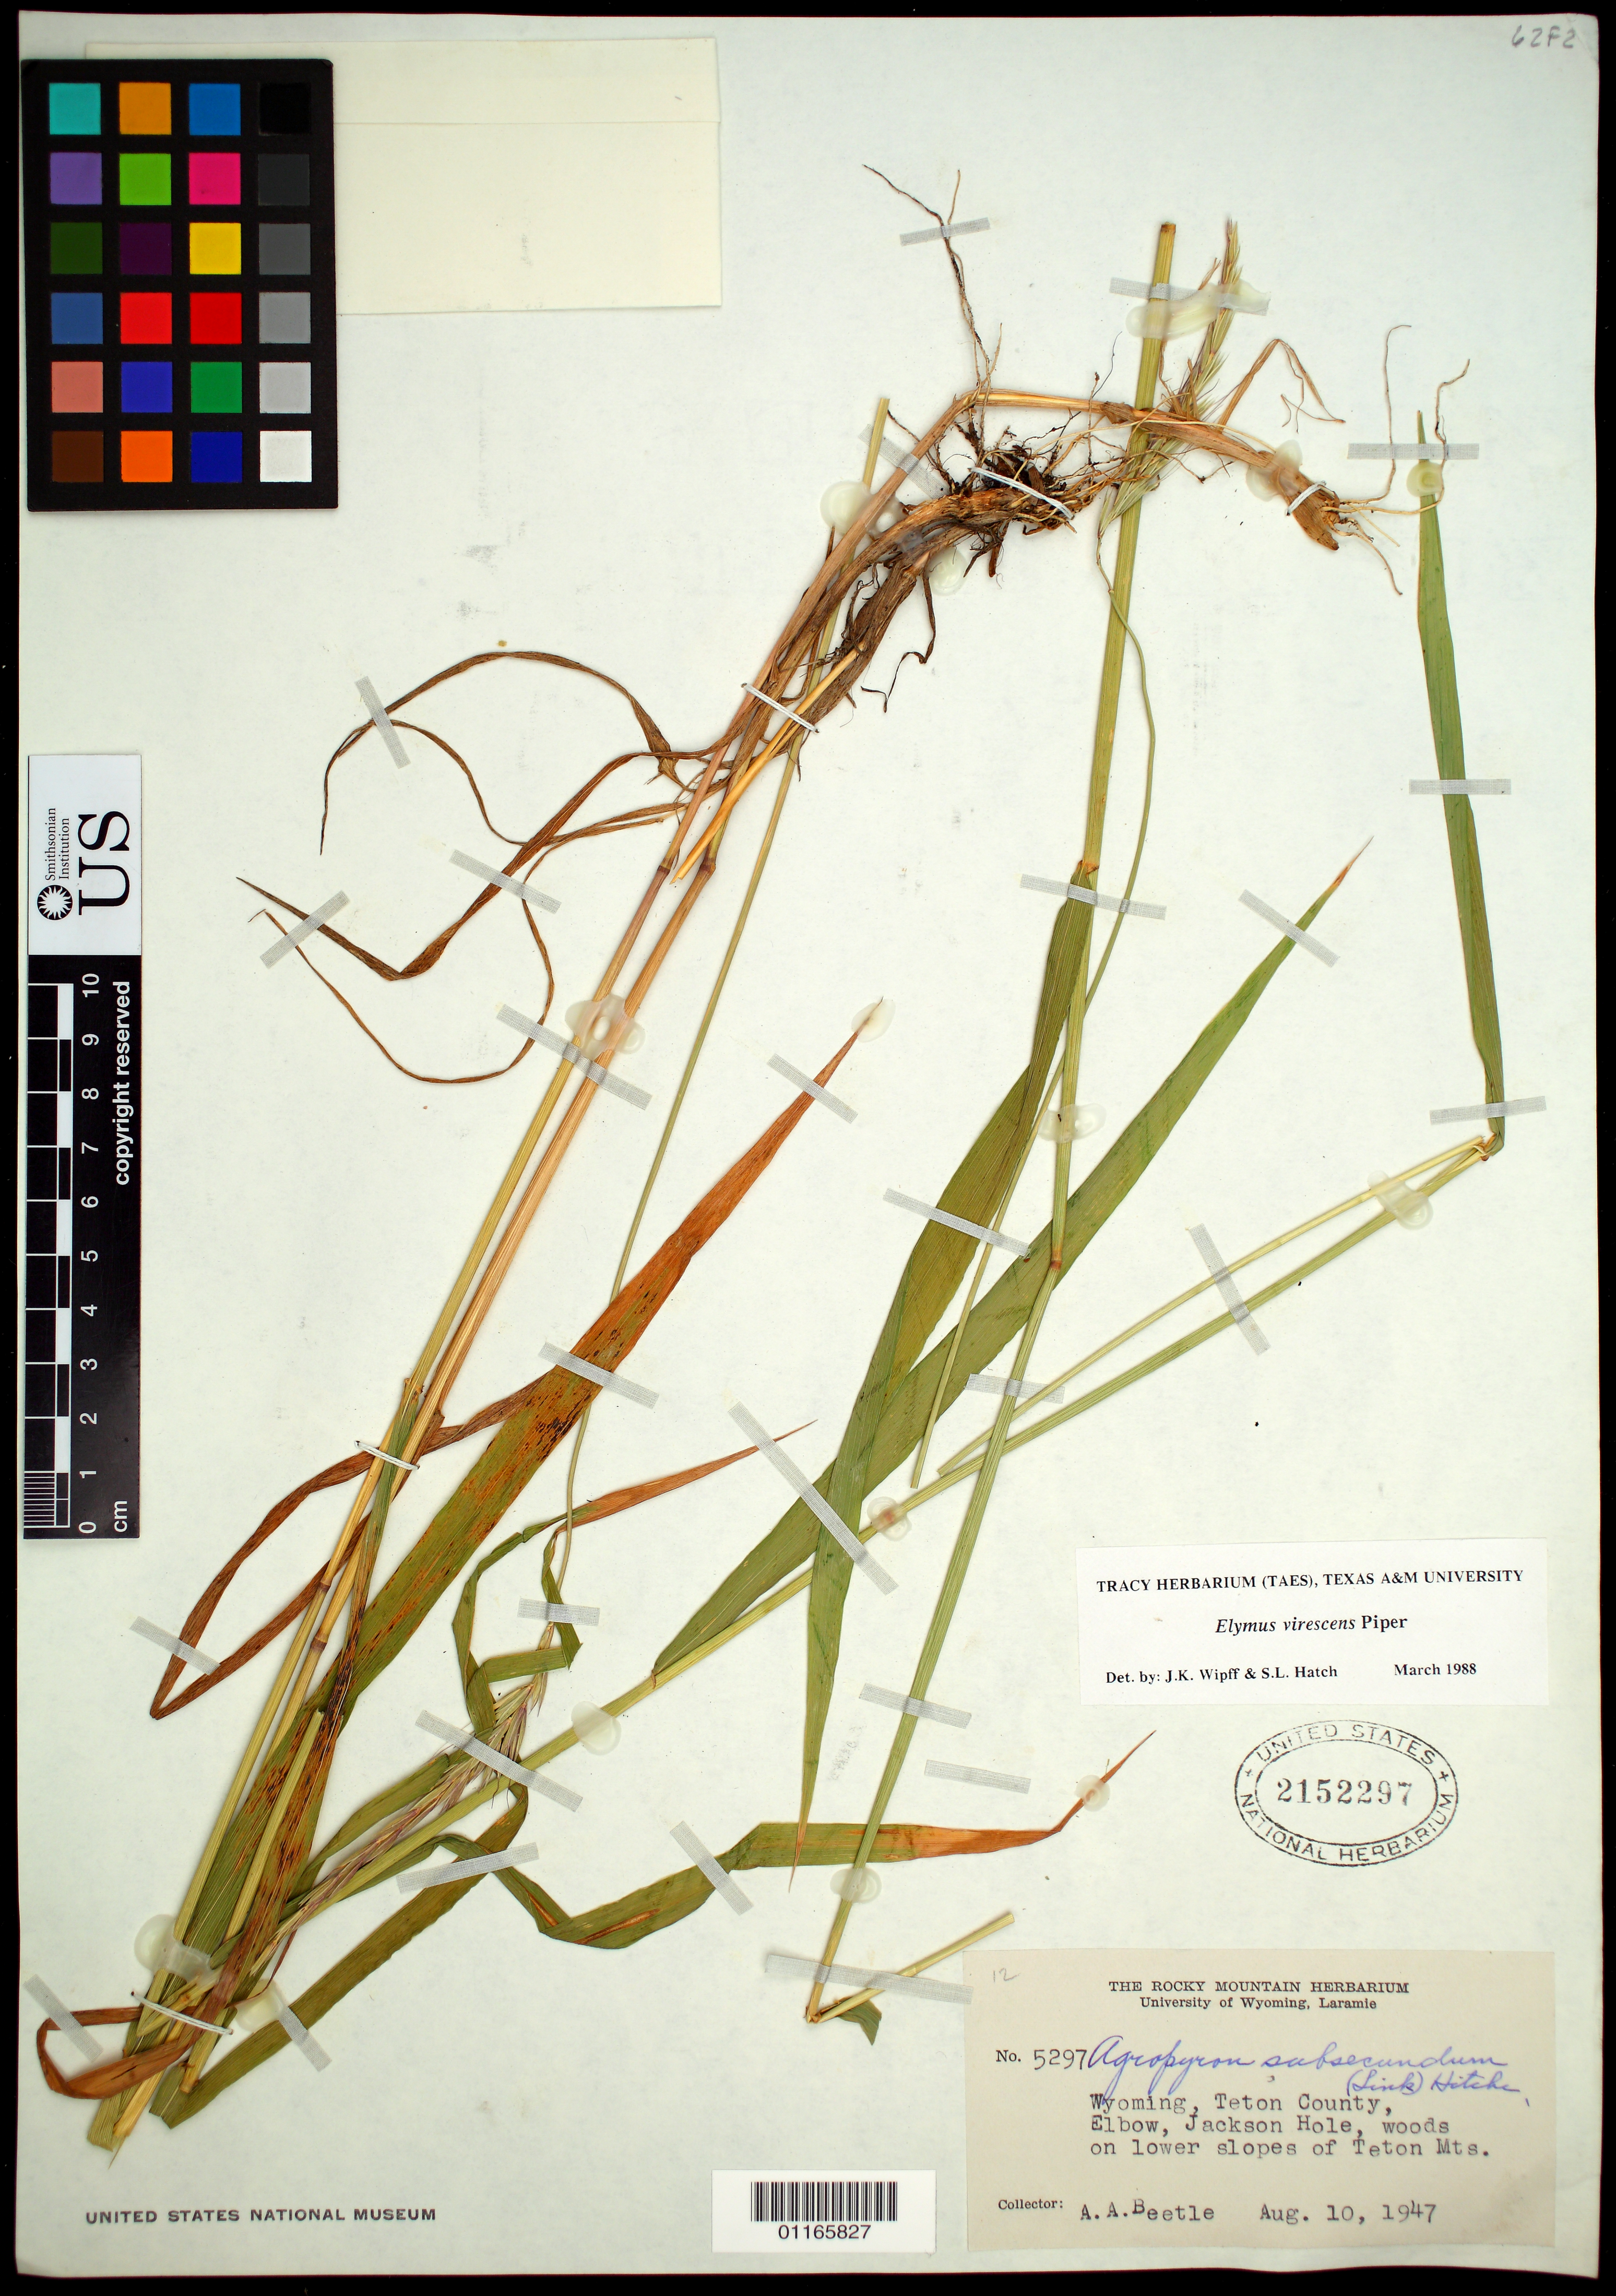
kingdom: Plantae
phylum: Tracheophyta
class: Liliopsida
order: Poales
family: Poaceae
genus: Elymus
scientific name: Elymus glaucus subsp. virescens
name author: (Piper) Gould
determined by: Poaceae Reorganization Project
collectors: A. A. Beetle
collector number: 5297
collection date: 1947-08-10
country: United States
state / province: Wyoming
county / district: Teton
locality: Elbow, Jackson Hole, woods on lower slopes of Teton Mts.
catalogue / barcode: US 2152297